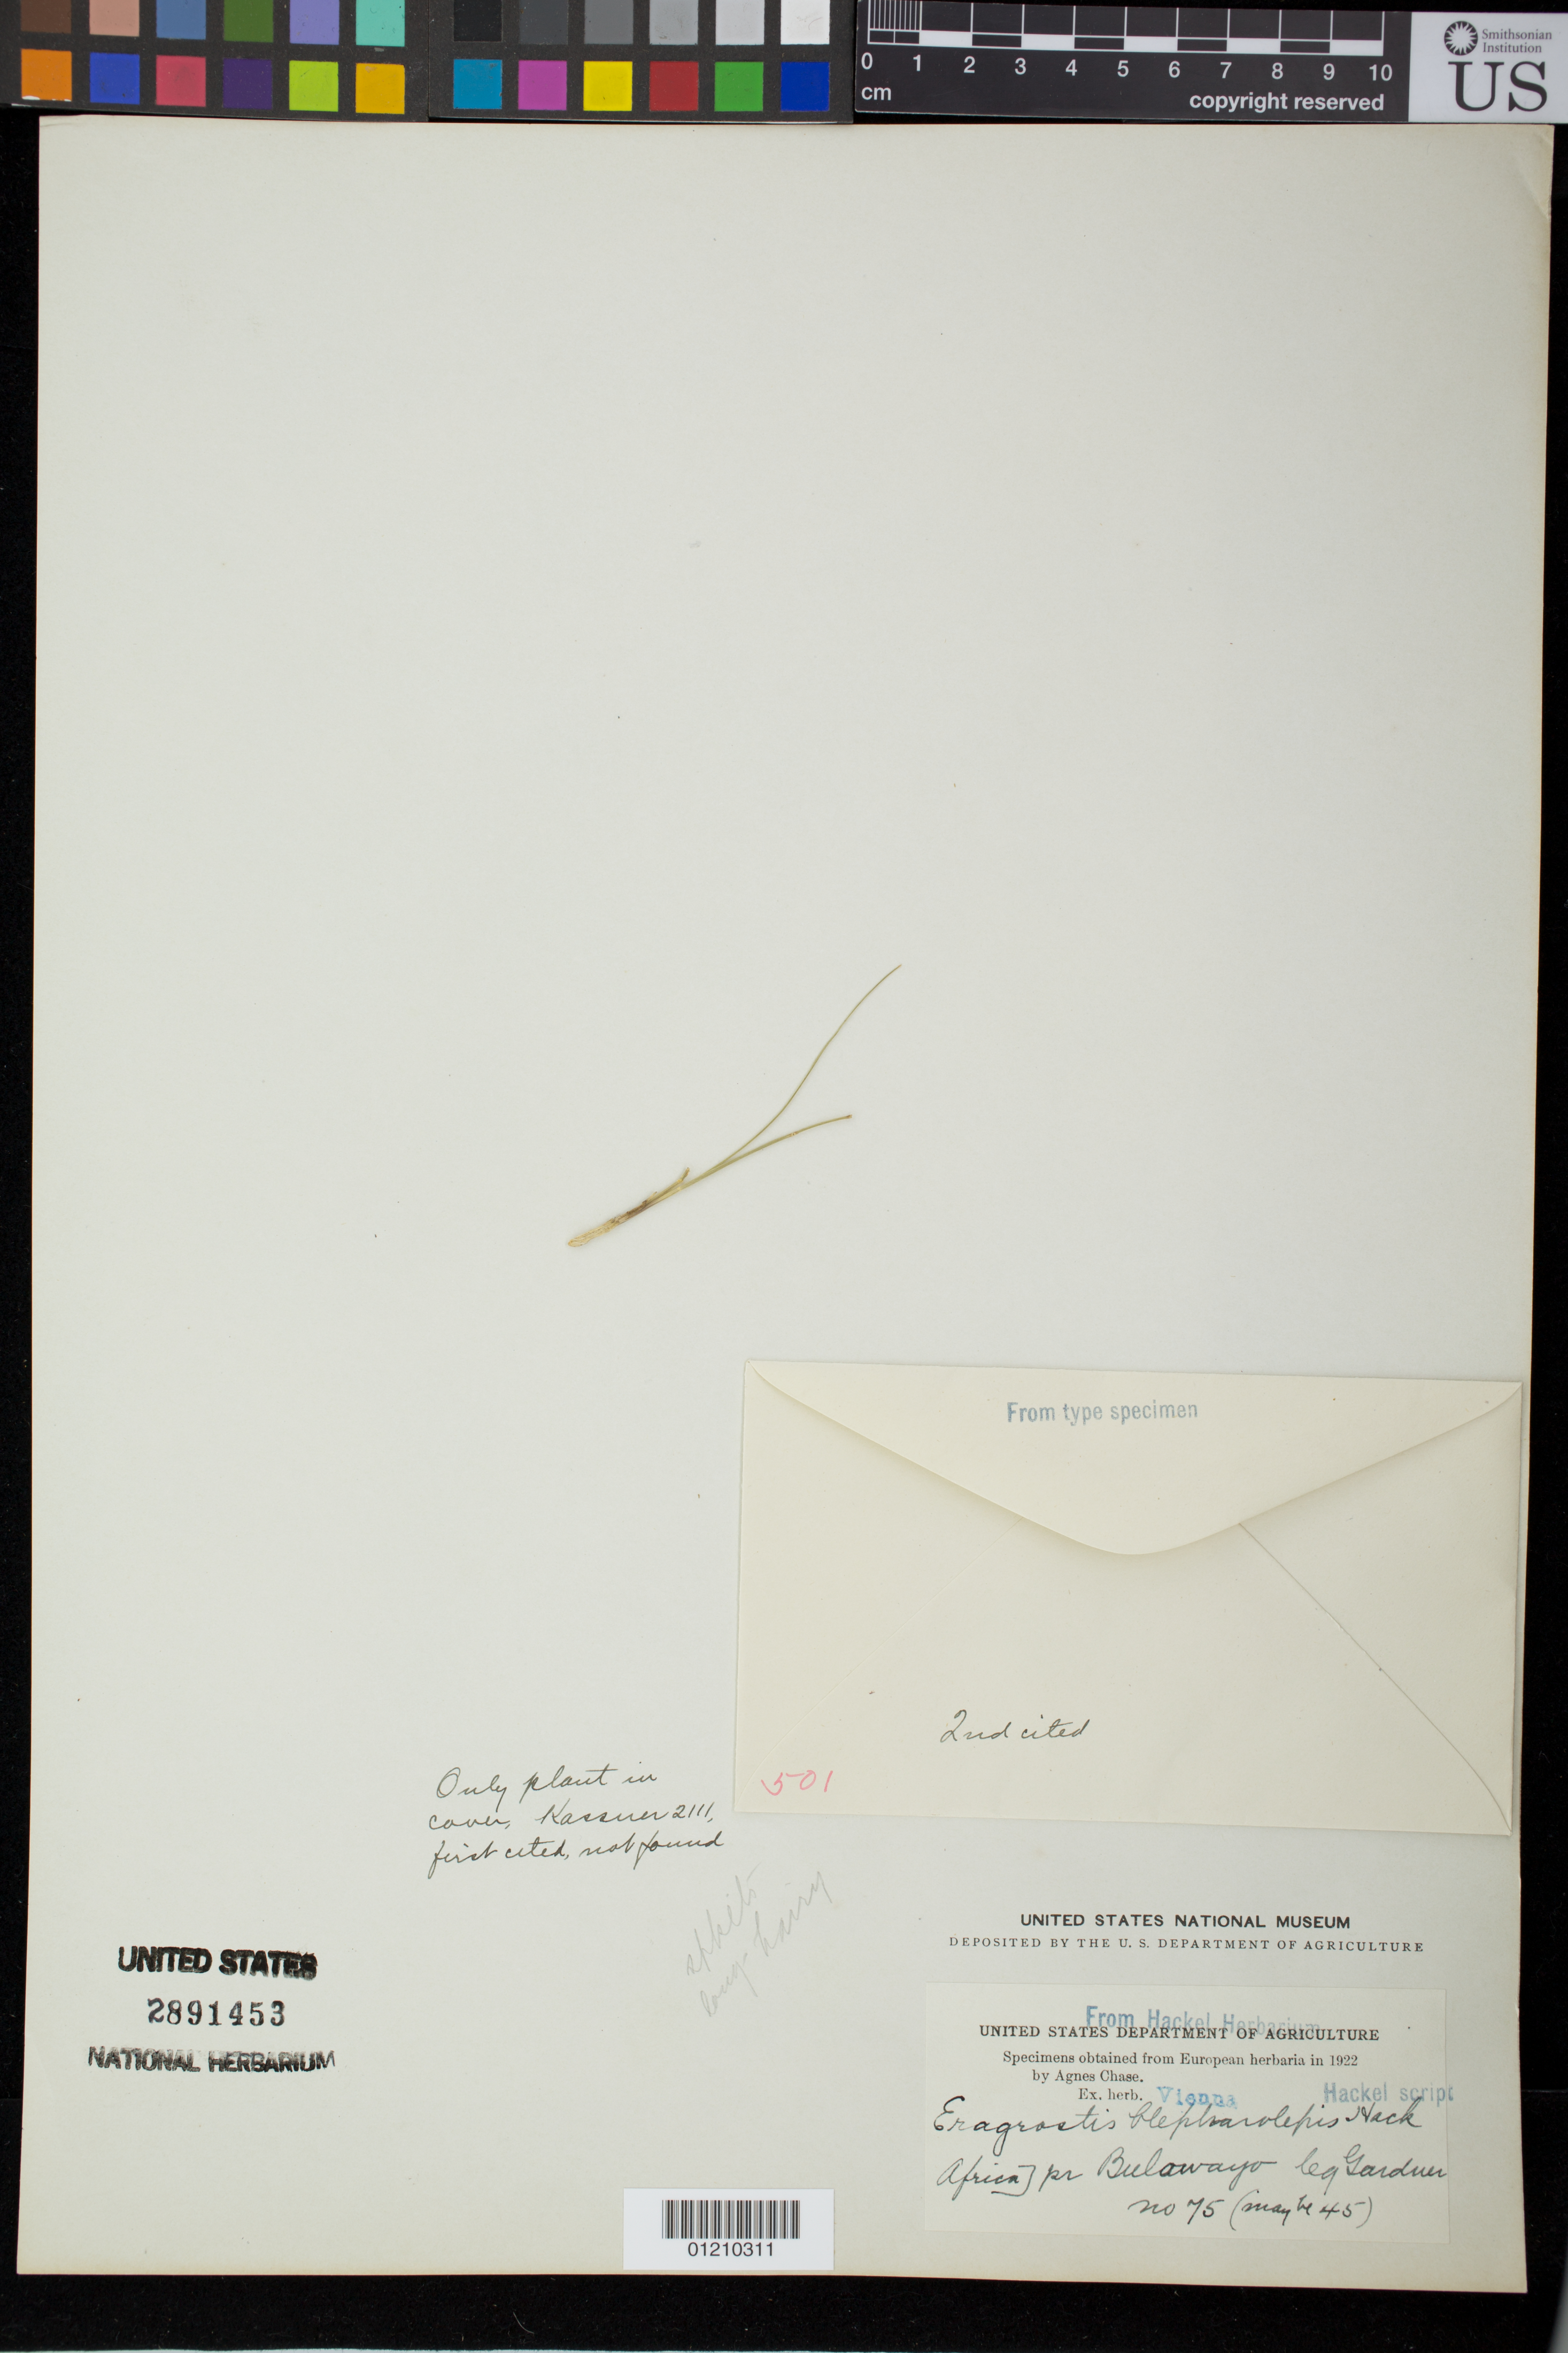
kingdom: Plantae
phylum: Tracheophyta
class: Liliopsida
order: Poales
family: Poaceae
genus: Eragrostis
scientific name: Eragrostis blepharolepis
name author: Hack.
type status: Isosyntype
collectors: -- Gardner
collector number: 75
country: Zimbabwe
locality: Prope Bulowayo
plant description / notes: Fragmentary material of type specimen ex herb. Vienna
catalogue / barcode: US 2891453